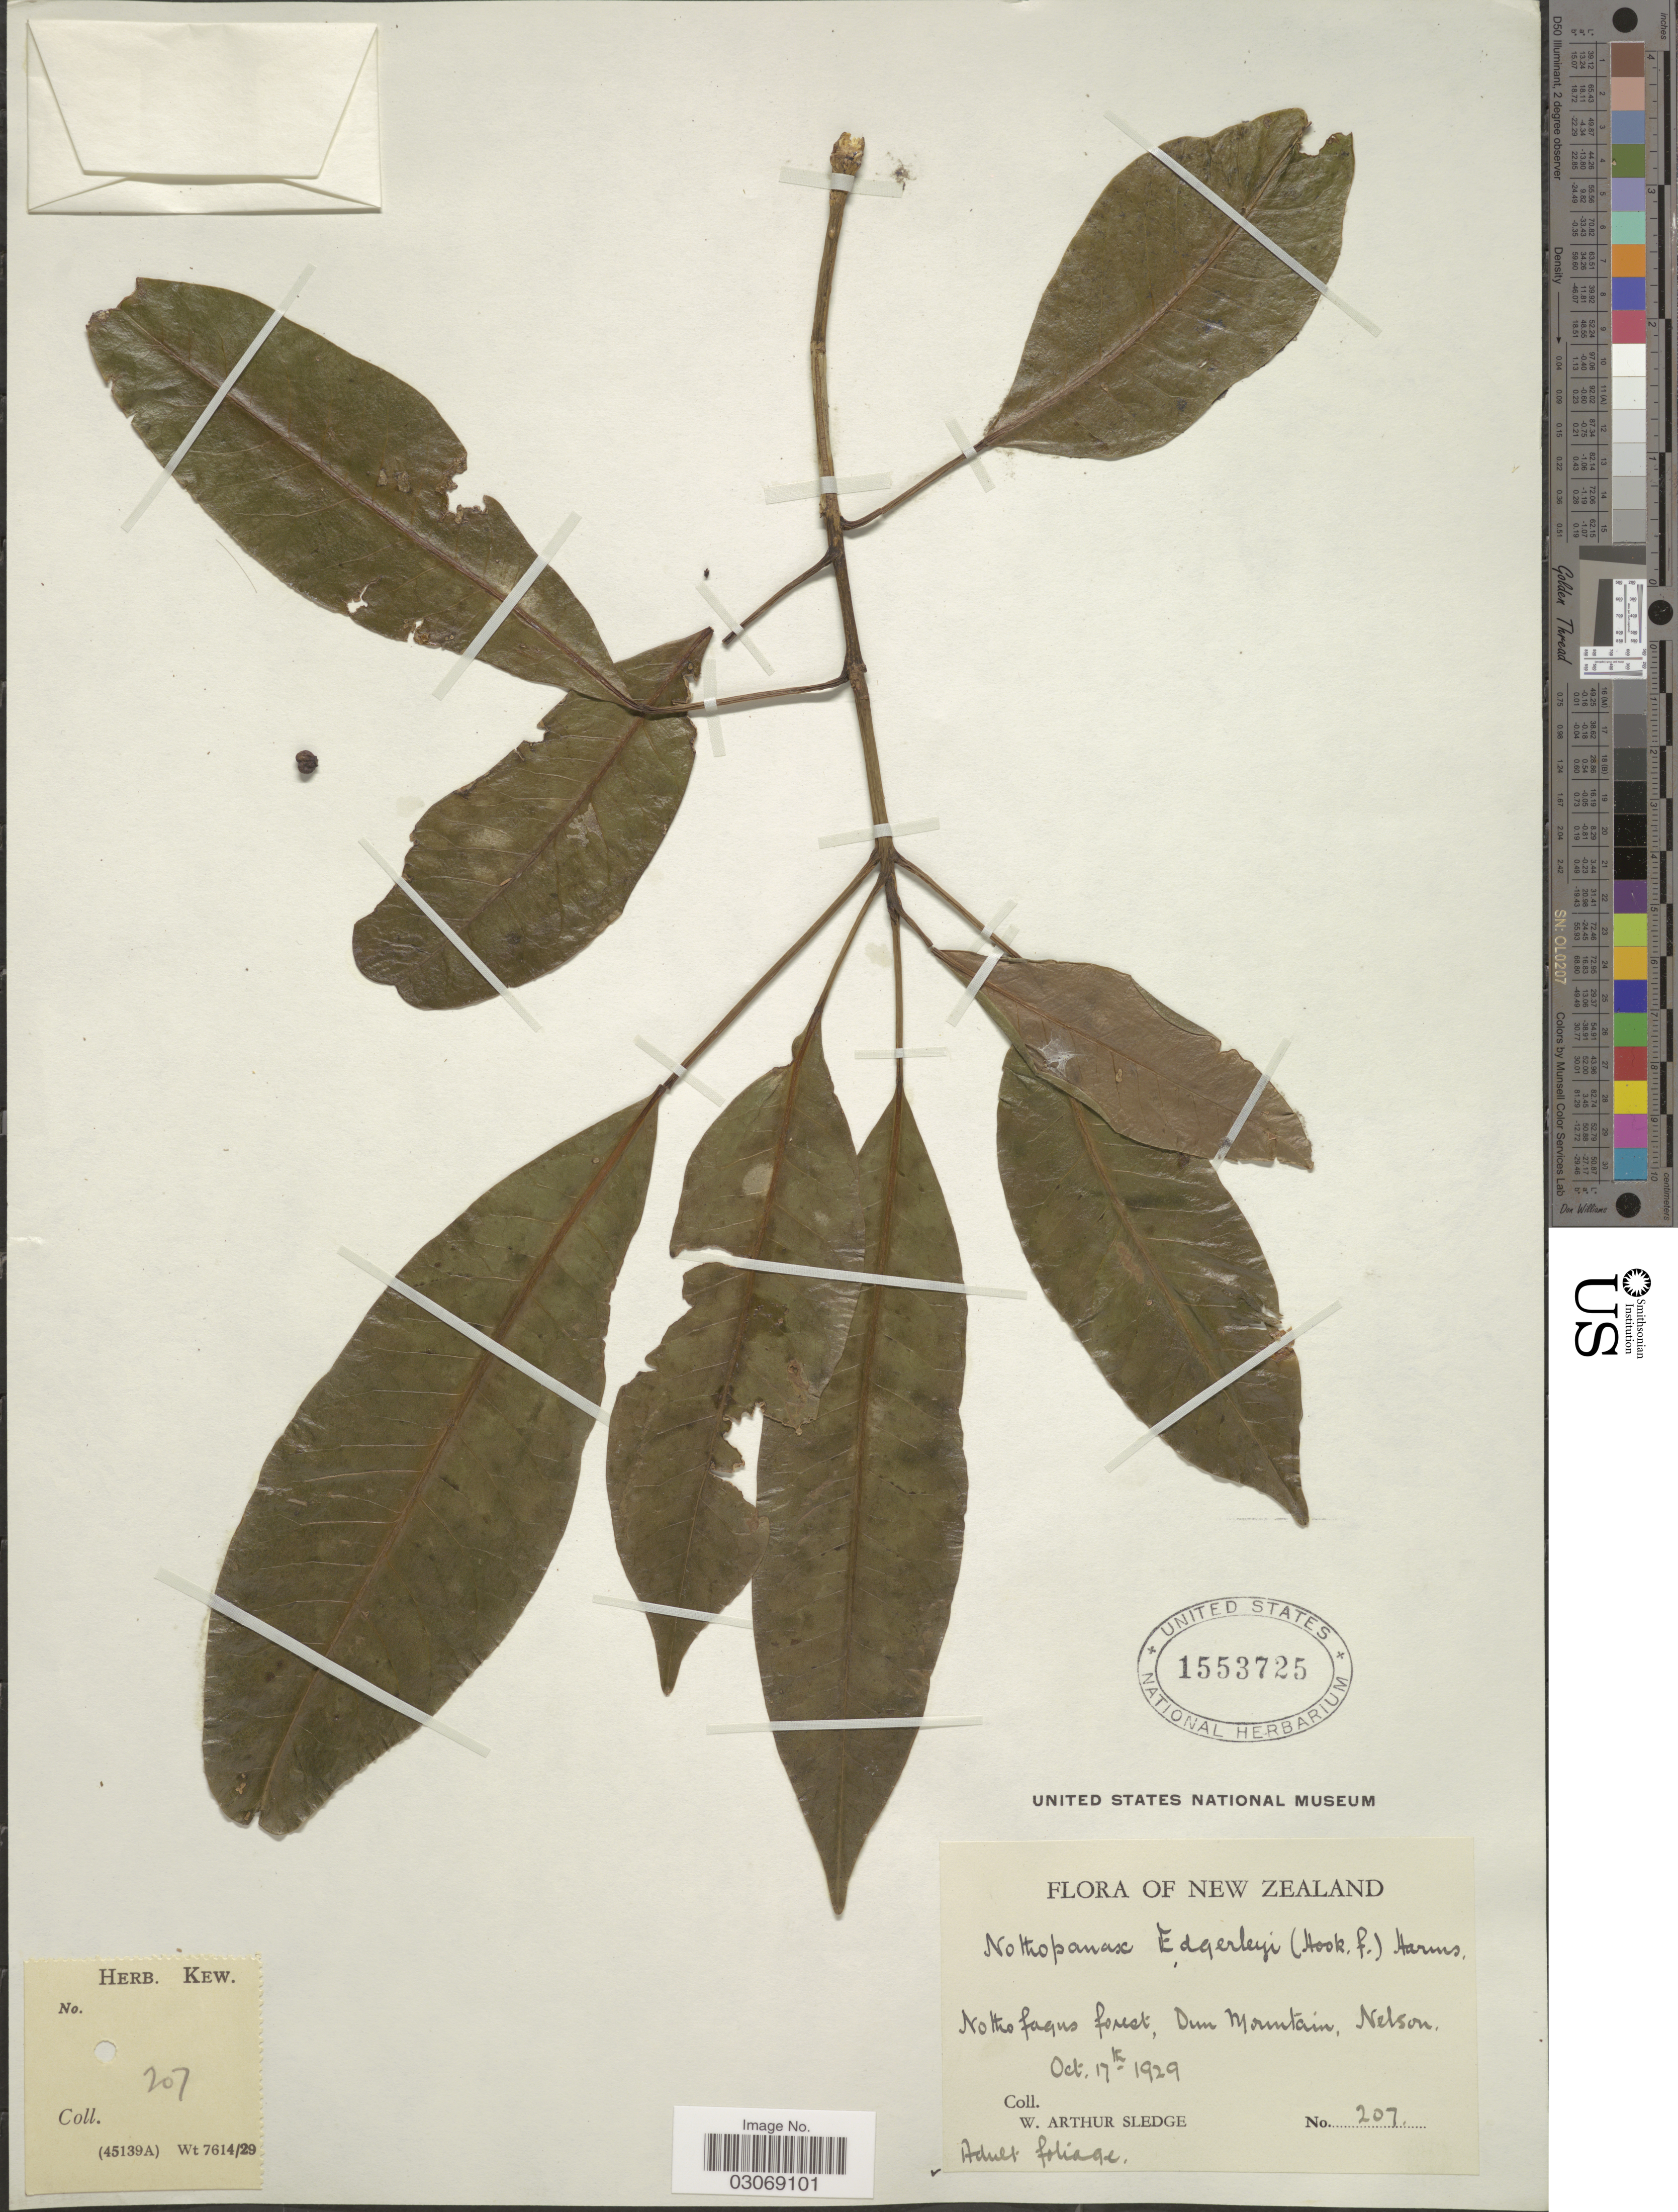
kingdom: Plantae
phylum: Tracheophyta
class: Magnoliopsida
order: Apiales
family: Araliaceae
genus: Nothopanax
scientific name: Nothopanax edgerleyi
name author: (Hook. f.) Harms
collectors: W. A. Sledge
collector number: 207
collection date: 1929-10-17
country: New Zealand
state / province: Nelson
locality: Nothofagus forest, Dun Mountain.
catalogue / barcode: US 1553725